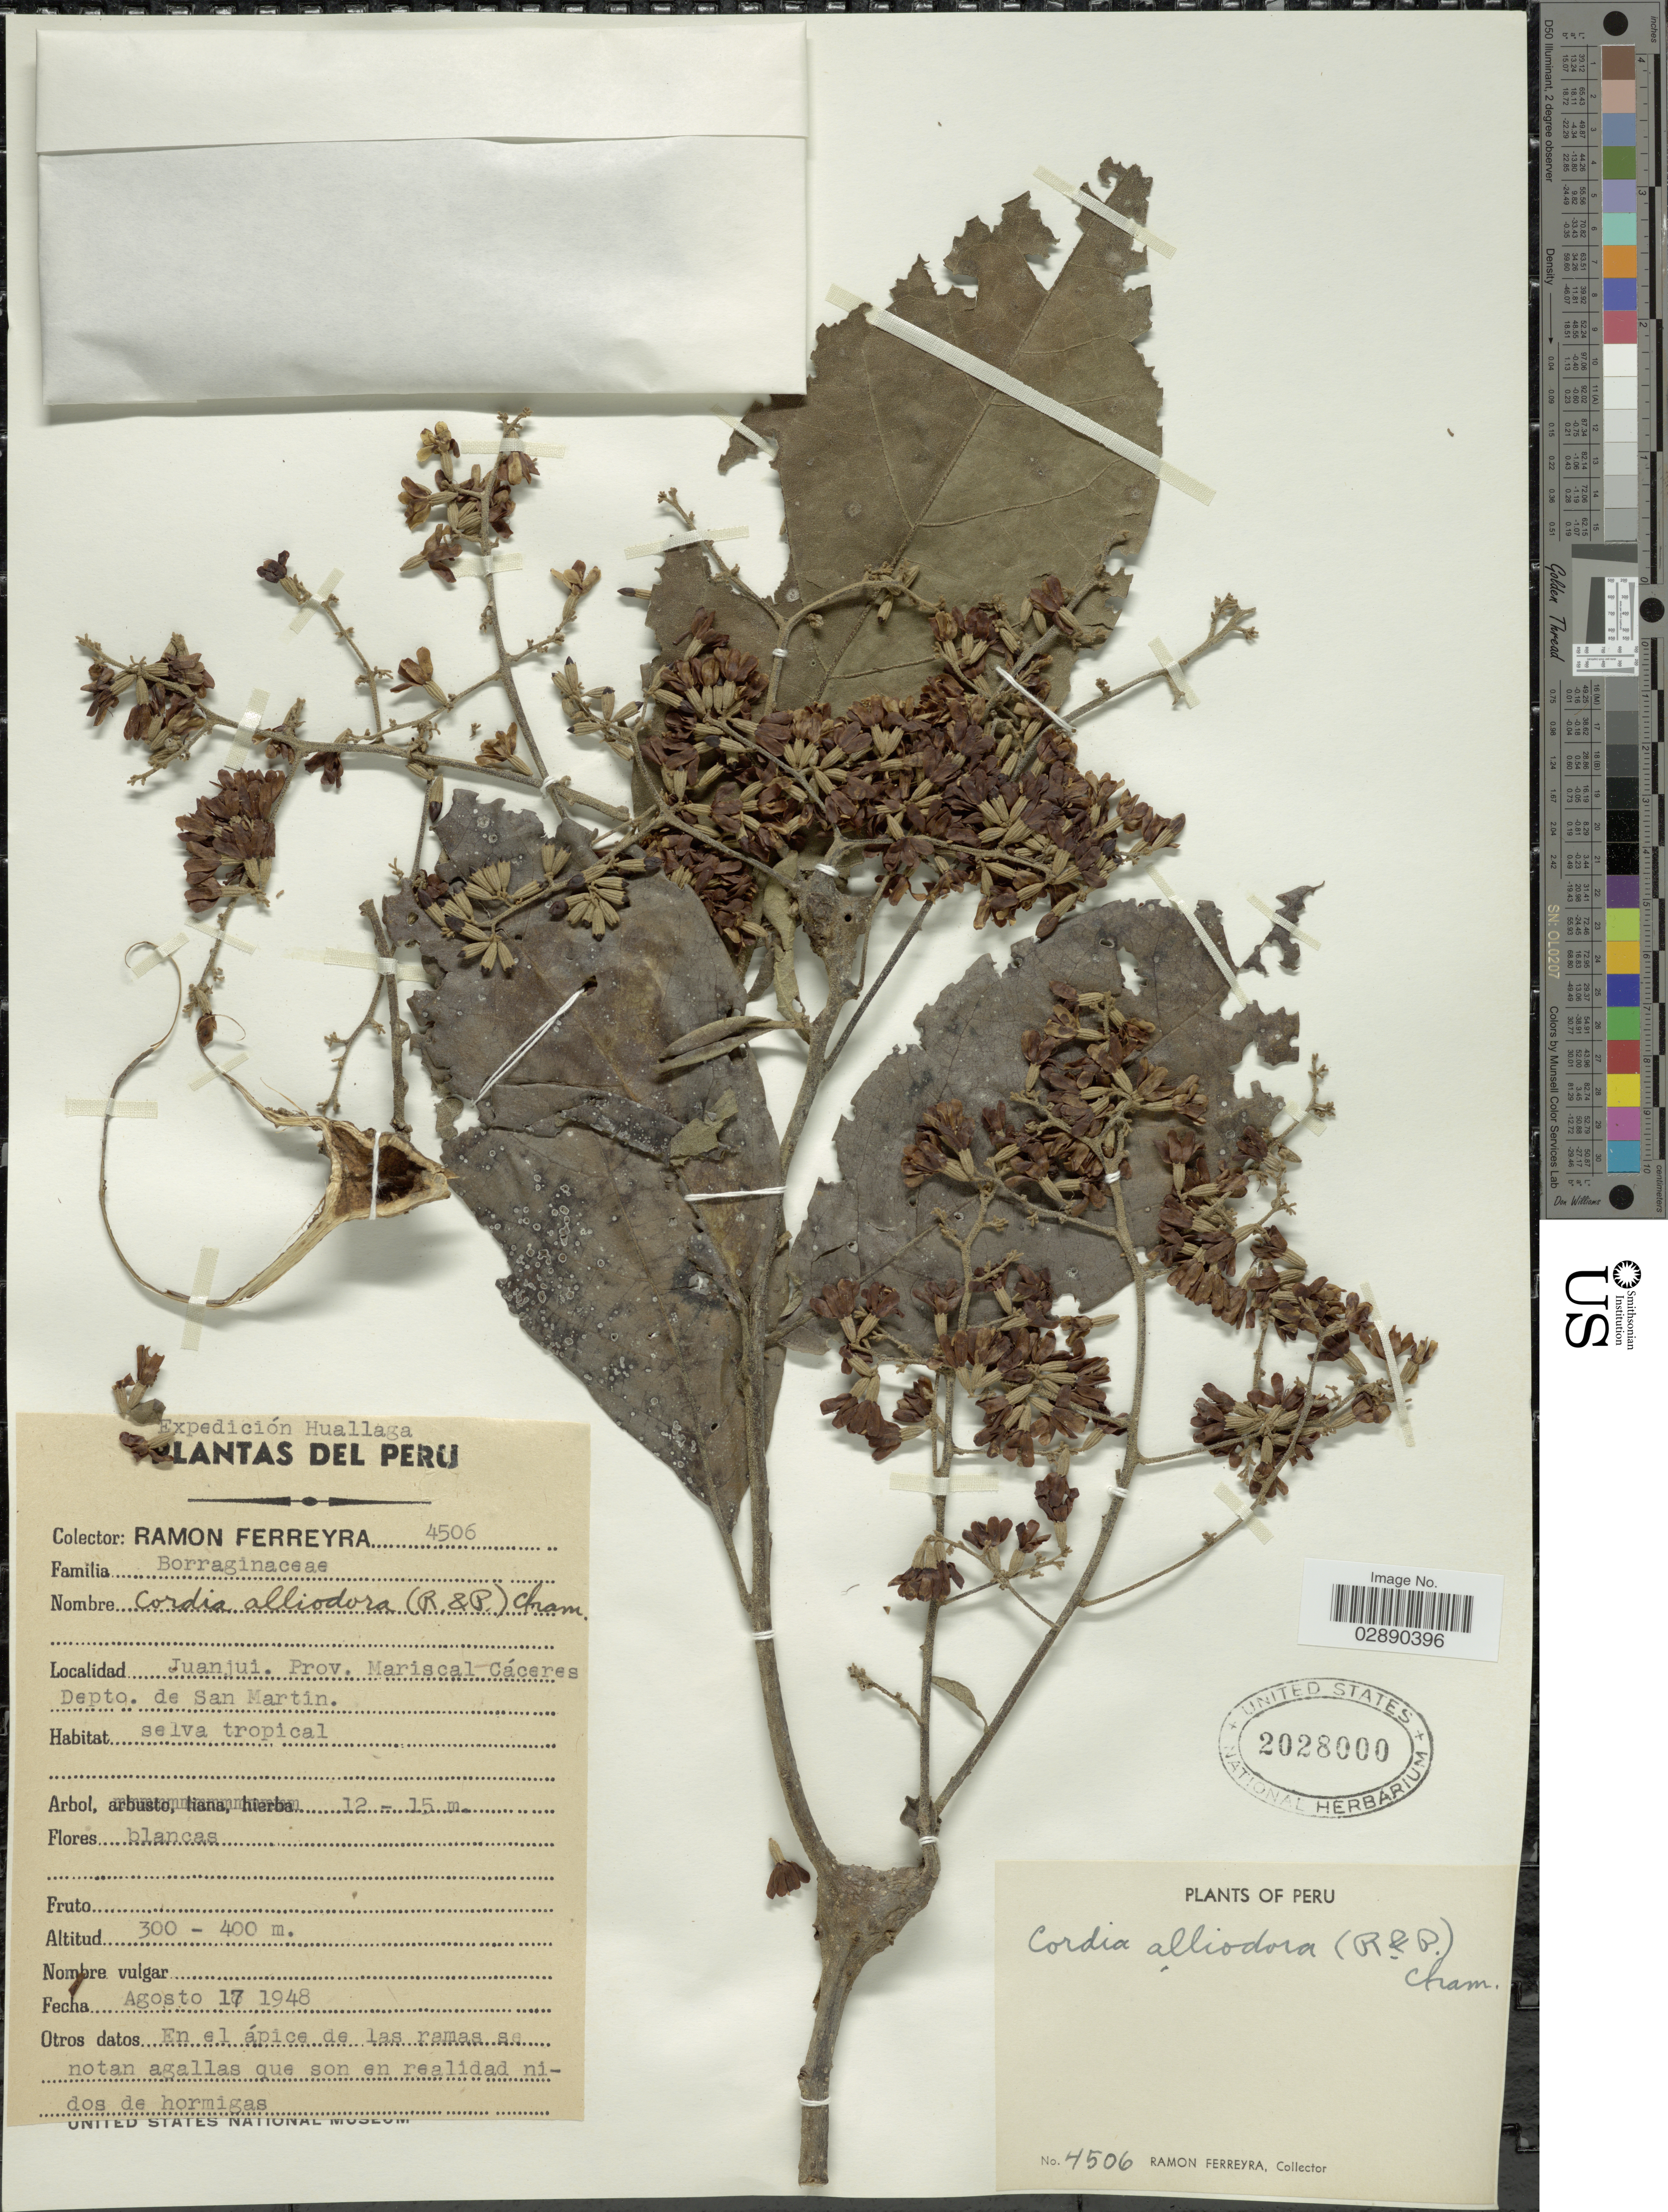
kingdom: Plantae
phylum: Tracheophyta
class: Magnoliopsida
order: Boraginales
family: Cordiaceae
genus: Cordia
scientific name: Cordia alliodora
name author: (Ruiz & Pav.) Oken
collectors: R. A. Ferreyra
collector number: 4506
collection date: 1948-08-17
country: Peru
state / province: San Martín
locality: Juanjui. Prov. Mariscal Cáceres, Depto. de San Martin.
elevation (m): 300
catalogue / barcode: US 2028000